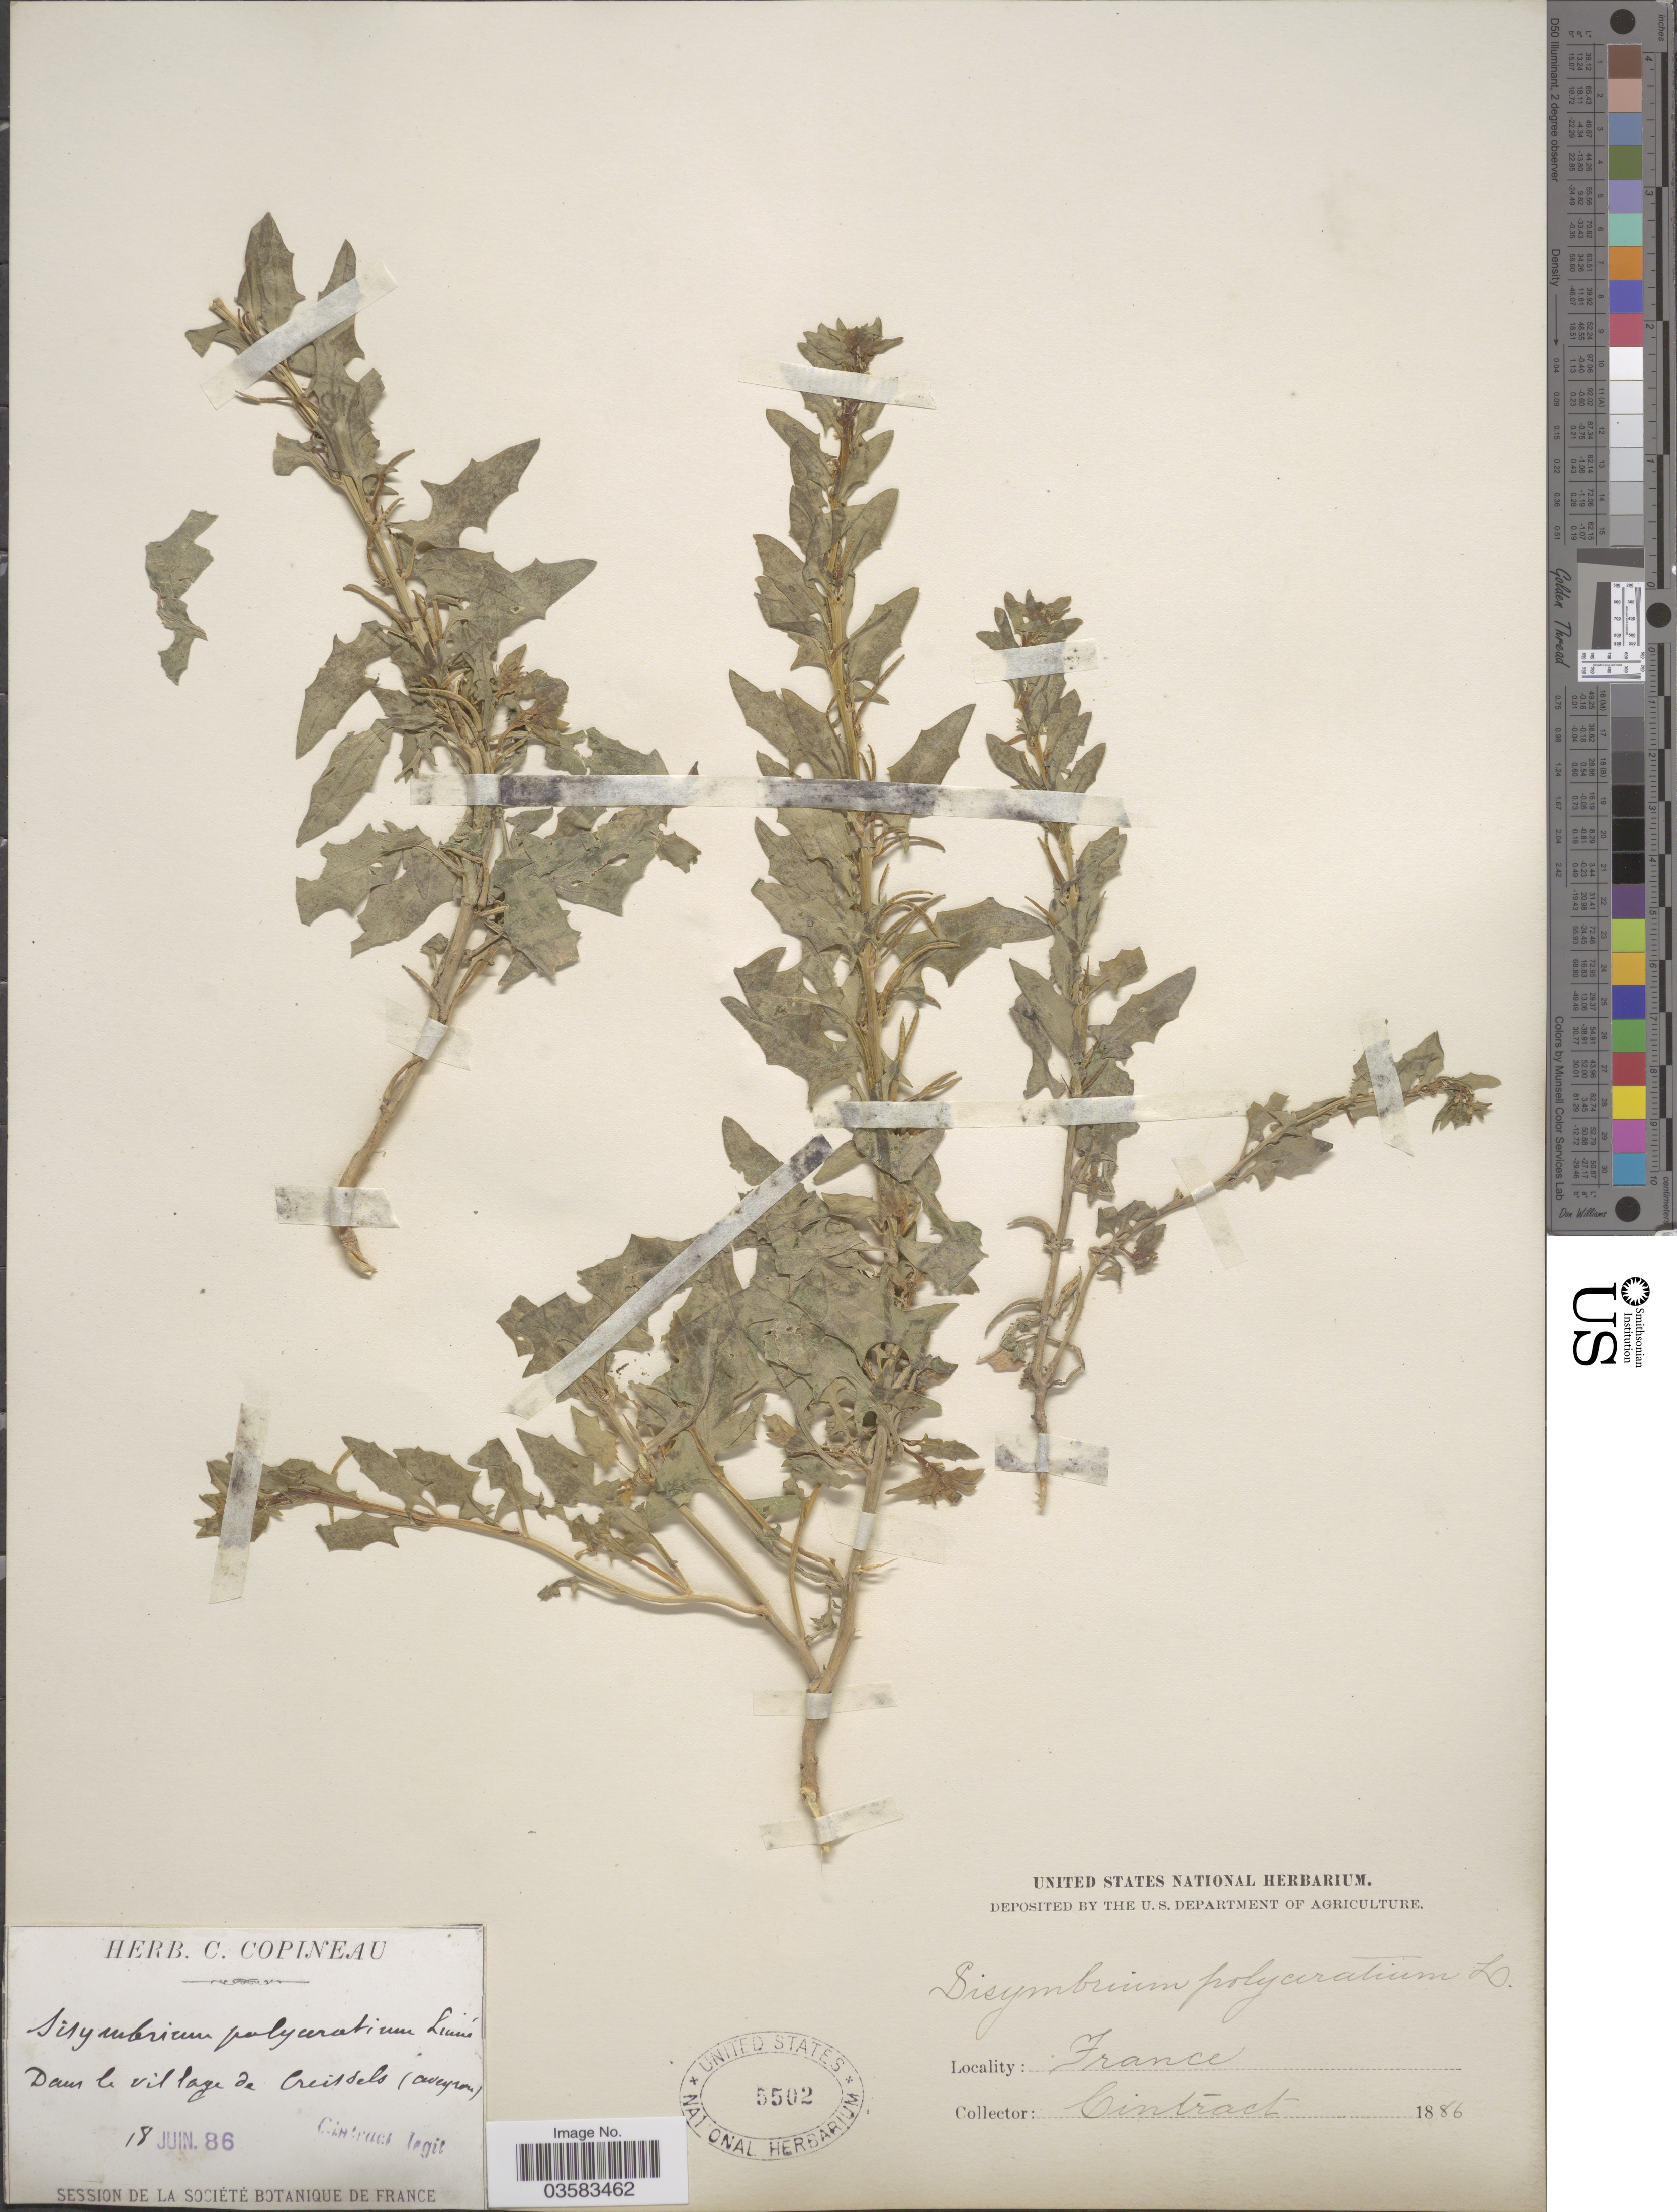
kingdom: Plantae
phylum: Tracheophyta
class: Magnoliopsida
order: Brassicales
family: Brassicaceae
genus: Sisymbrium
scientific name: Sisymbrium polyceratium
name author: L.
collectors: Cintract, --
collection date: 1886-06-18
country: France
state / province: Occitanie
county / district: Aveyron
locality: Dans le village de Creissels (Aveyron).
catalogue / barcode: US 5502